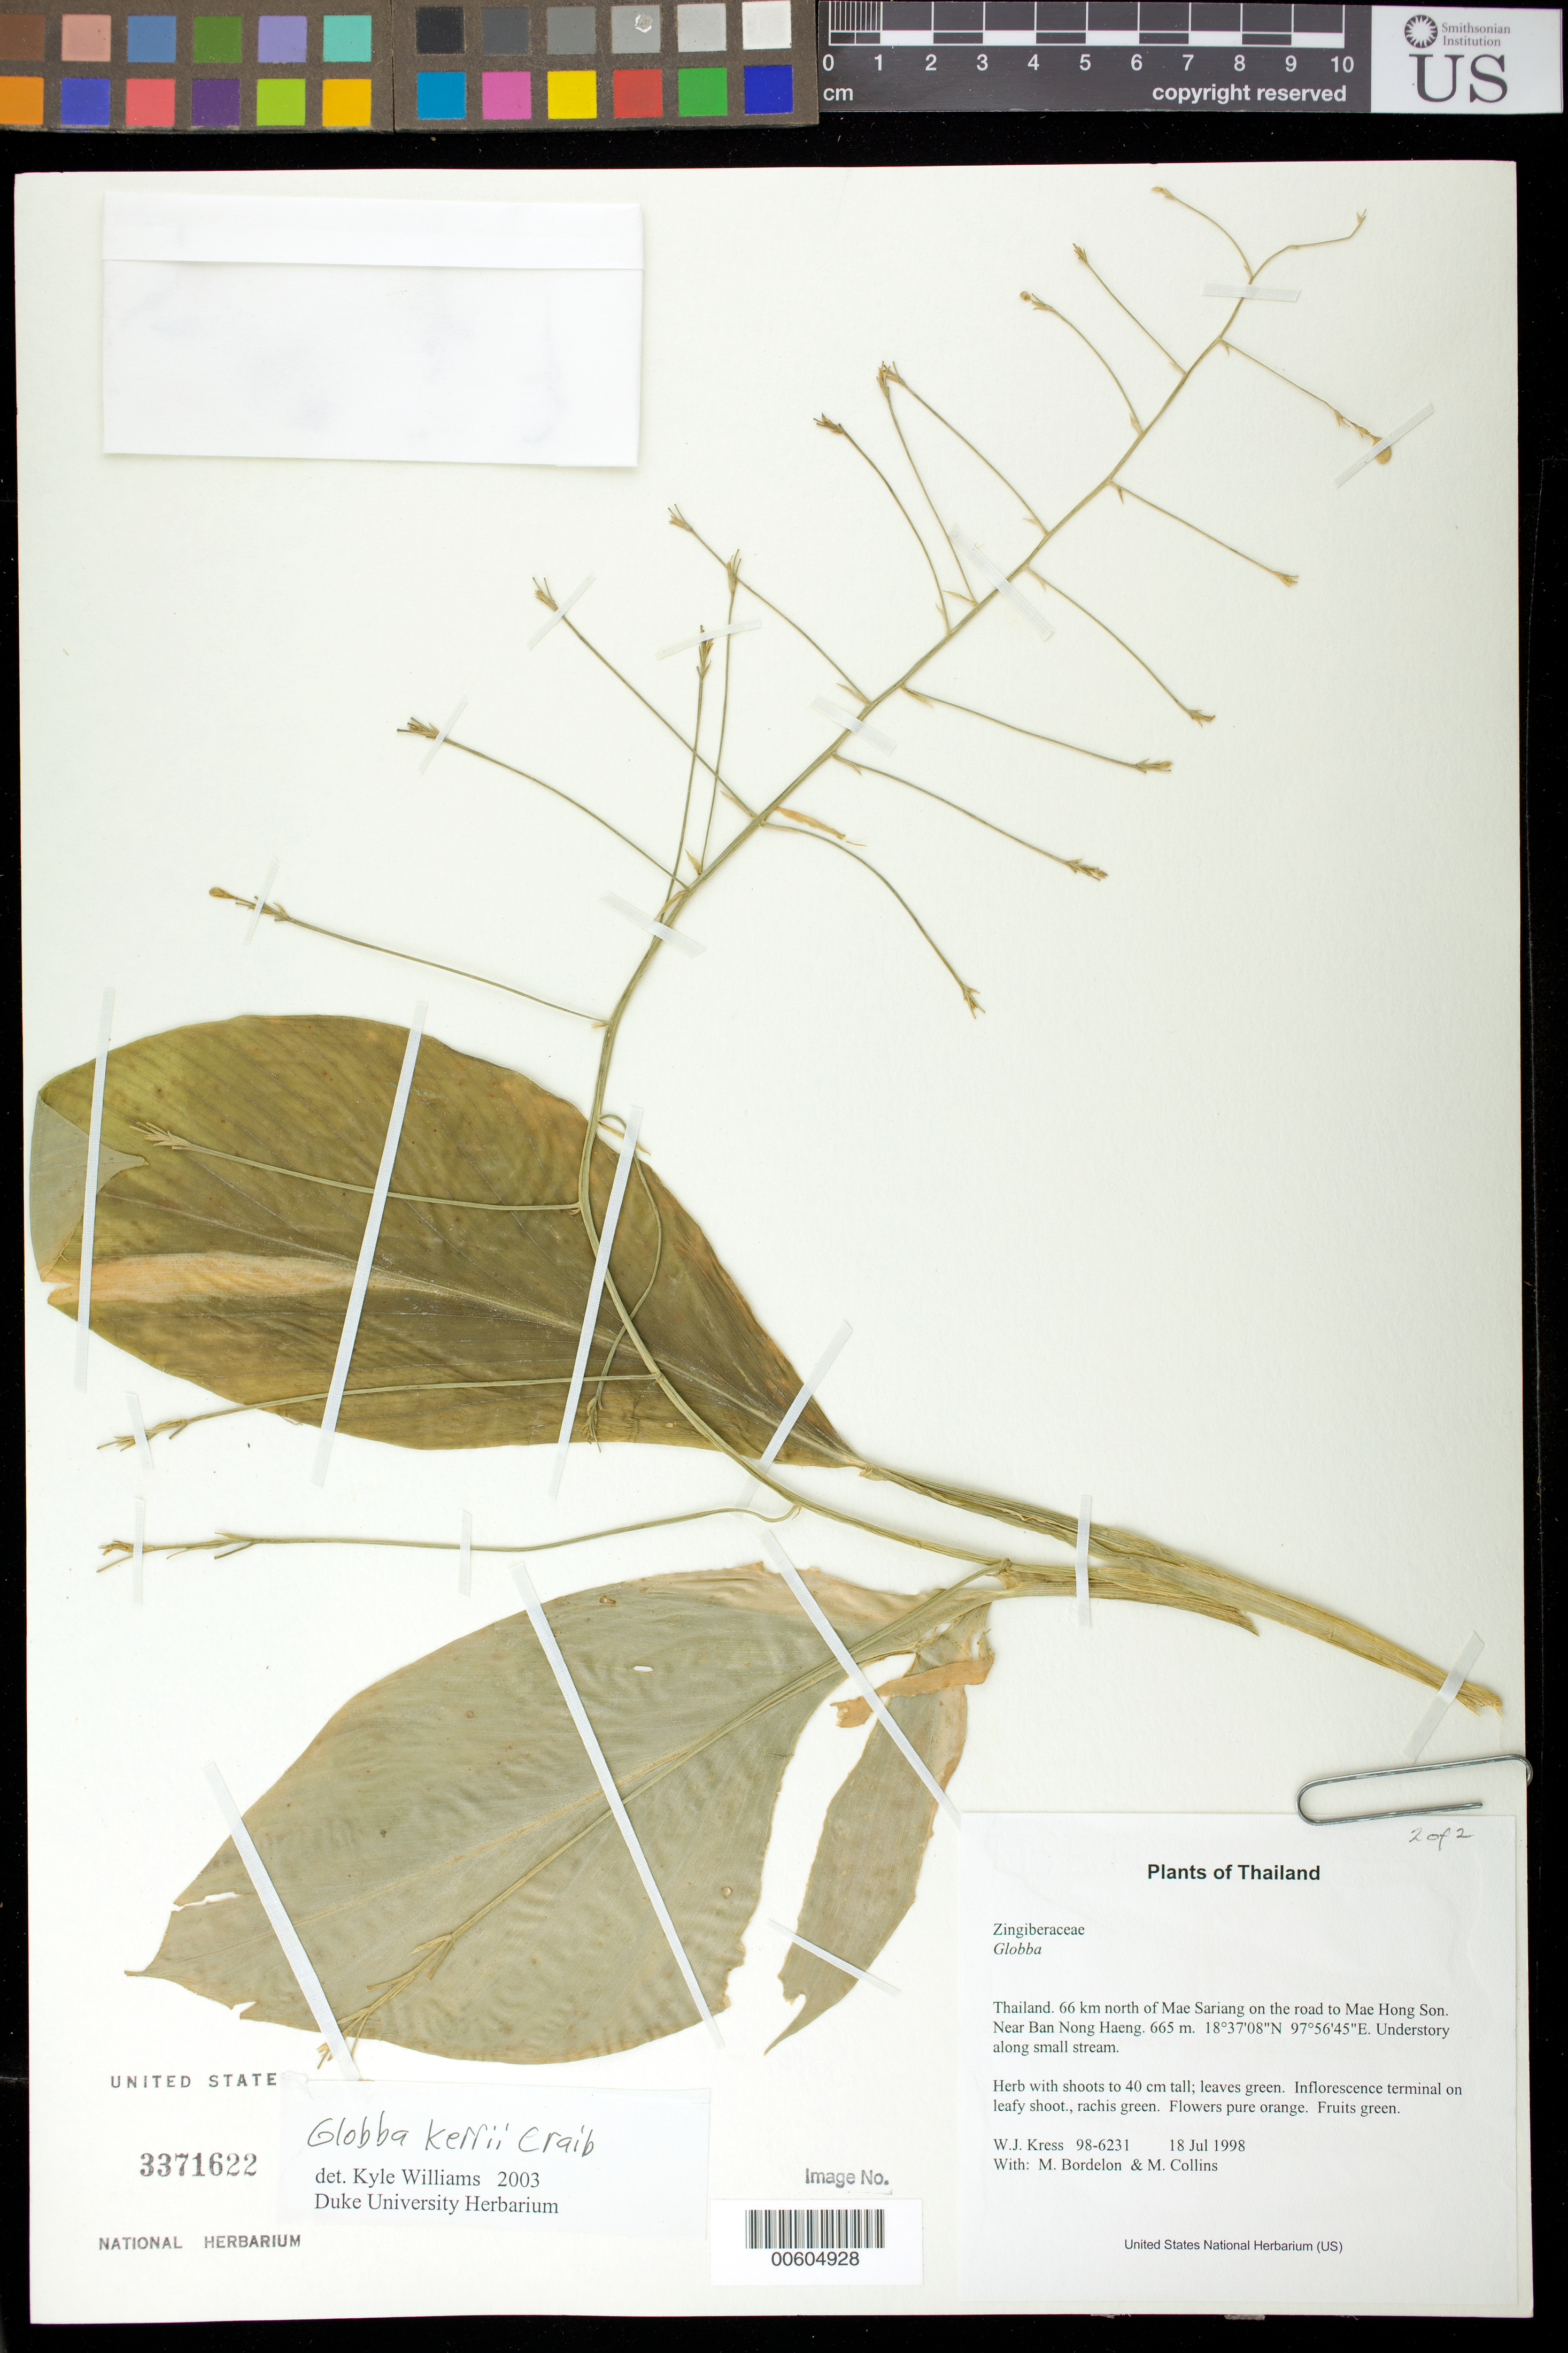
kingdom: Plantae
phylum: Tracheophyta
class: Liliopsida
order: Zingiberales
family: Zingiberaceae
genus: Globba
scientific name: Globba kerrii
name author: Craib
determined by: Williams, K. J.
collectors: W. J. Kress, M. Bordelon & M. Collins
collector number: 98-6231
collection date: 1998-07-18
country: Thailand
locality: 66 km north of Mae Sariang on the road to Mae Hong Son. Near Ban Nong Haeng.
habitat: Understory along small stream.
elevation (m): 665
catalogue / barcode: US 3371622